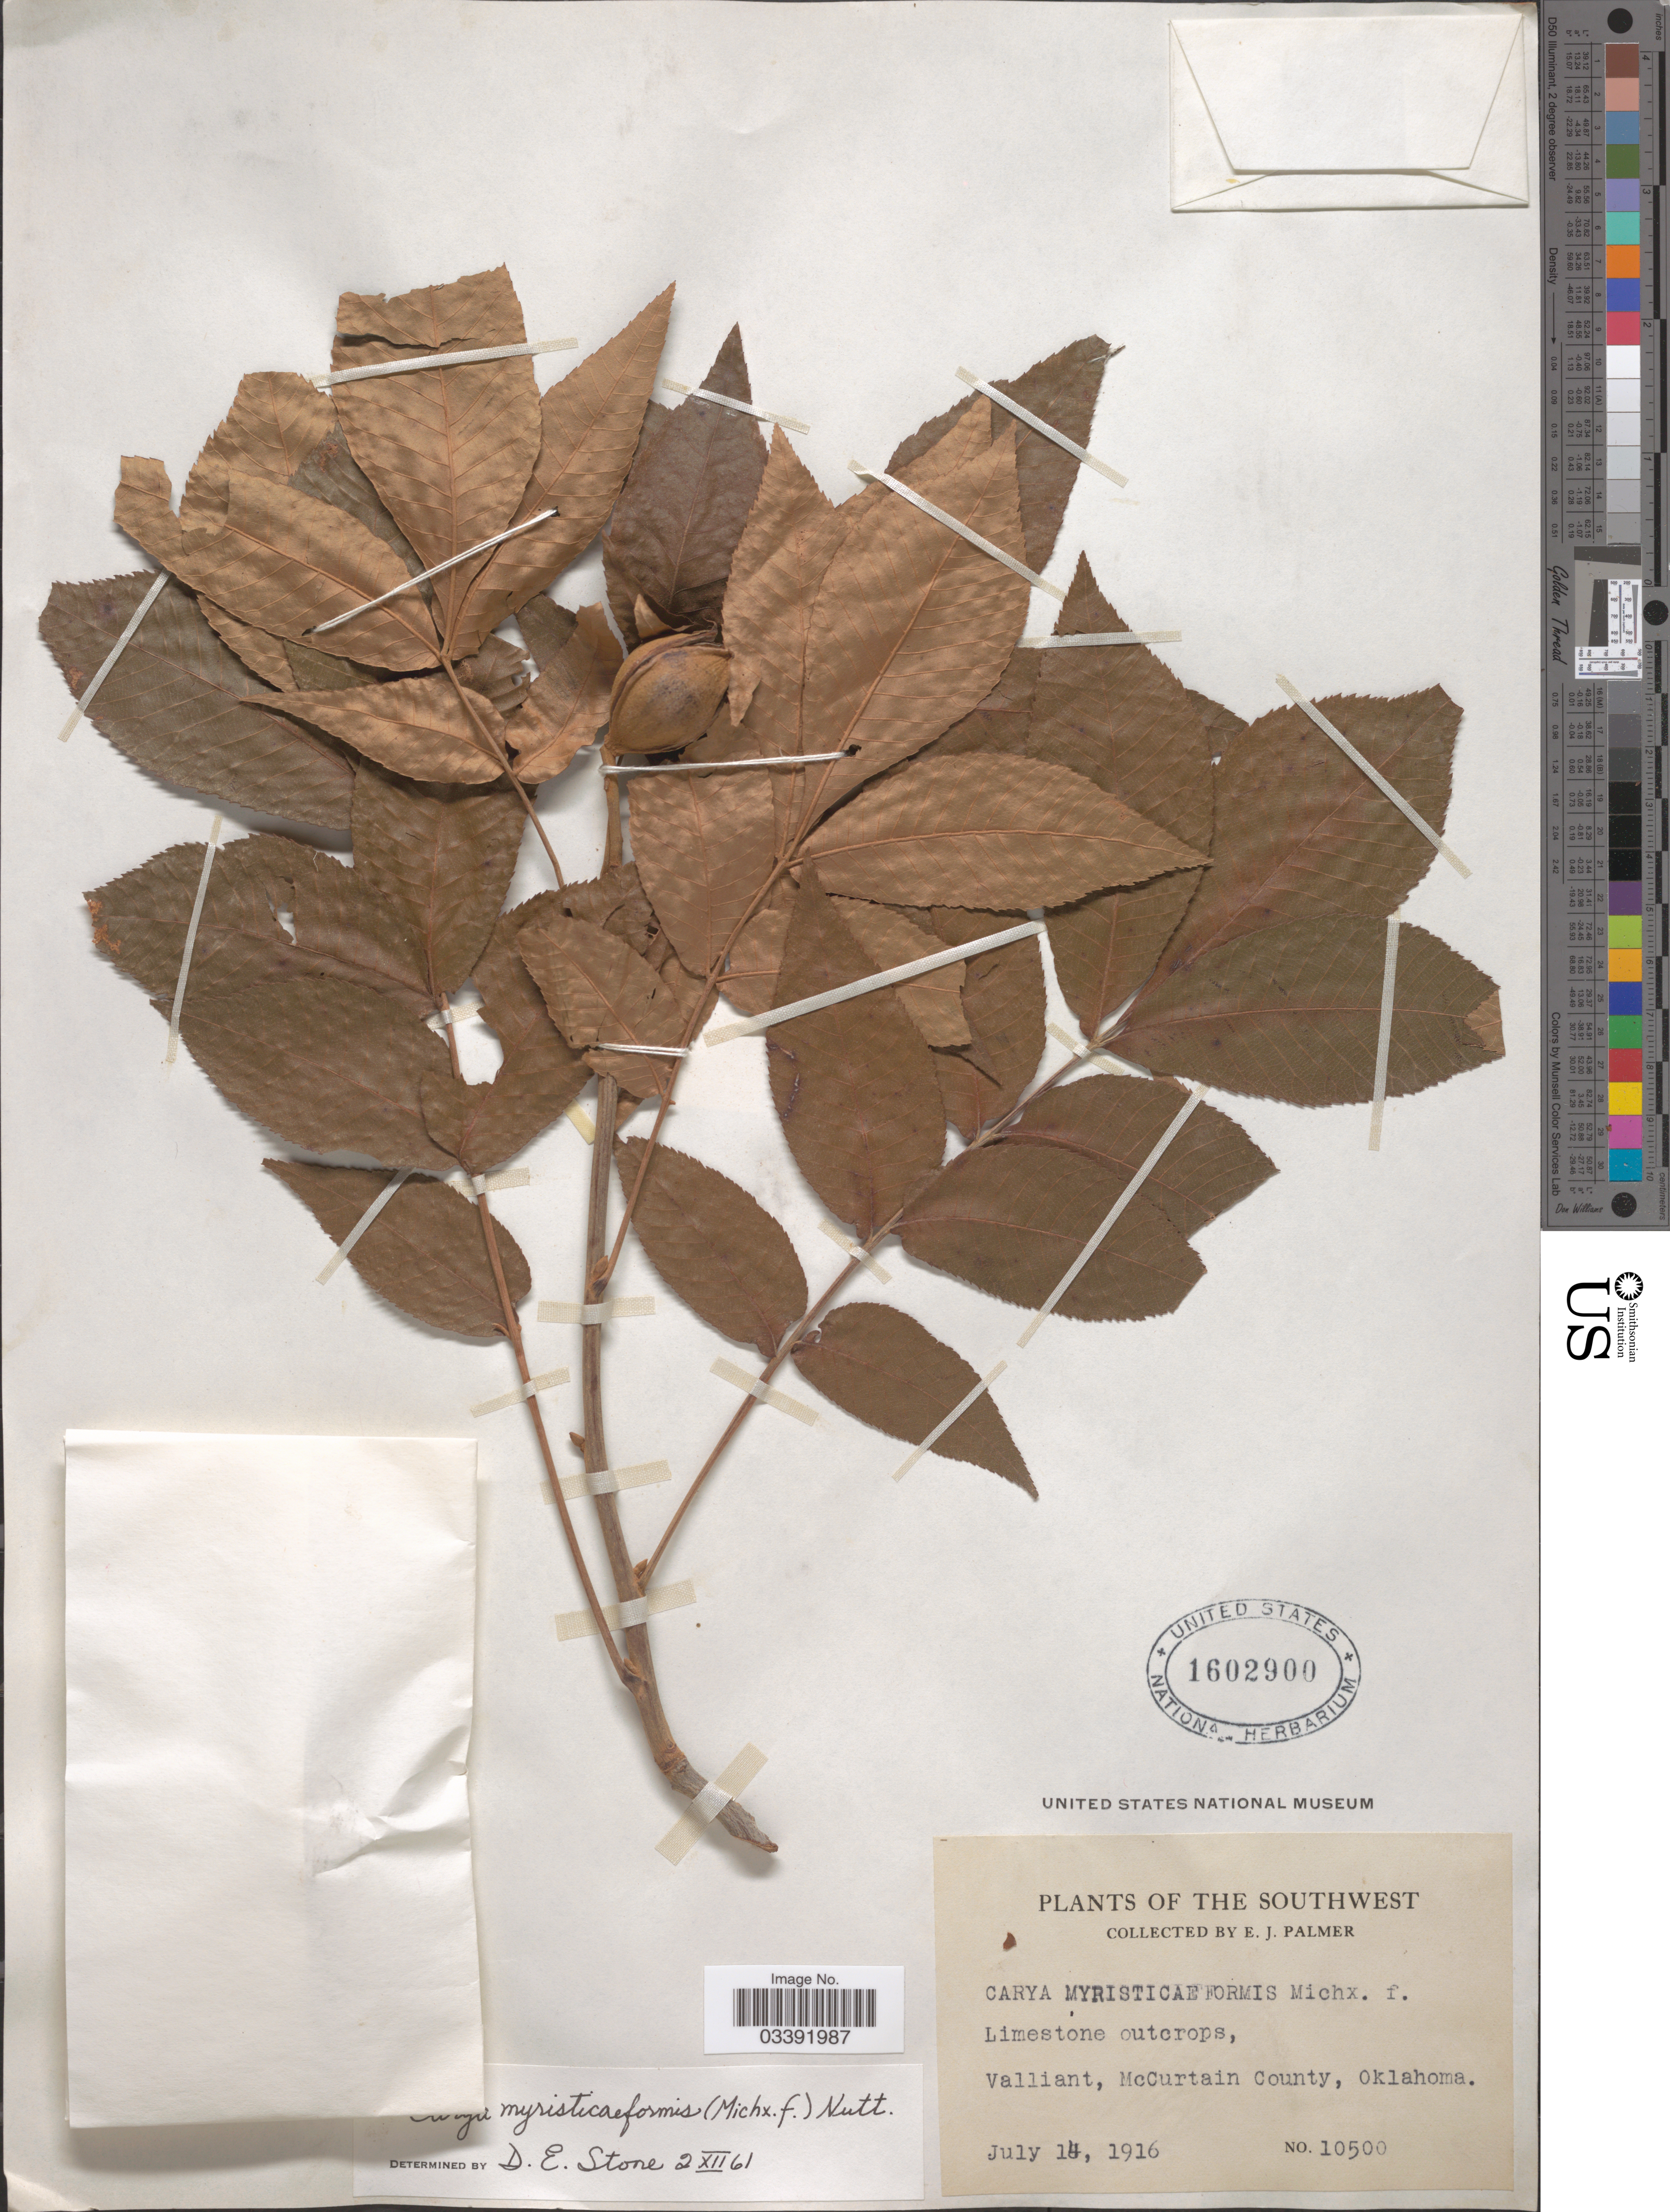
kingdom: Plantae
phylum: Tracheophyta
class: Magnoliopsida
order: Fagales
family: Juglandaceae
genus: Carya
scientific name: Carya myristiciformis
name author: (F. Michx.) Nutt.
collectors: E. J. Palmer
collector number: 10500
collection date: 1916-07-14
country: United States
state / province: Oklahoma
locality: The Southwest. Valliant, McCurtain County.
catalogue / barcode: US 1602900